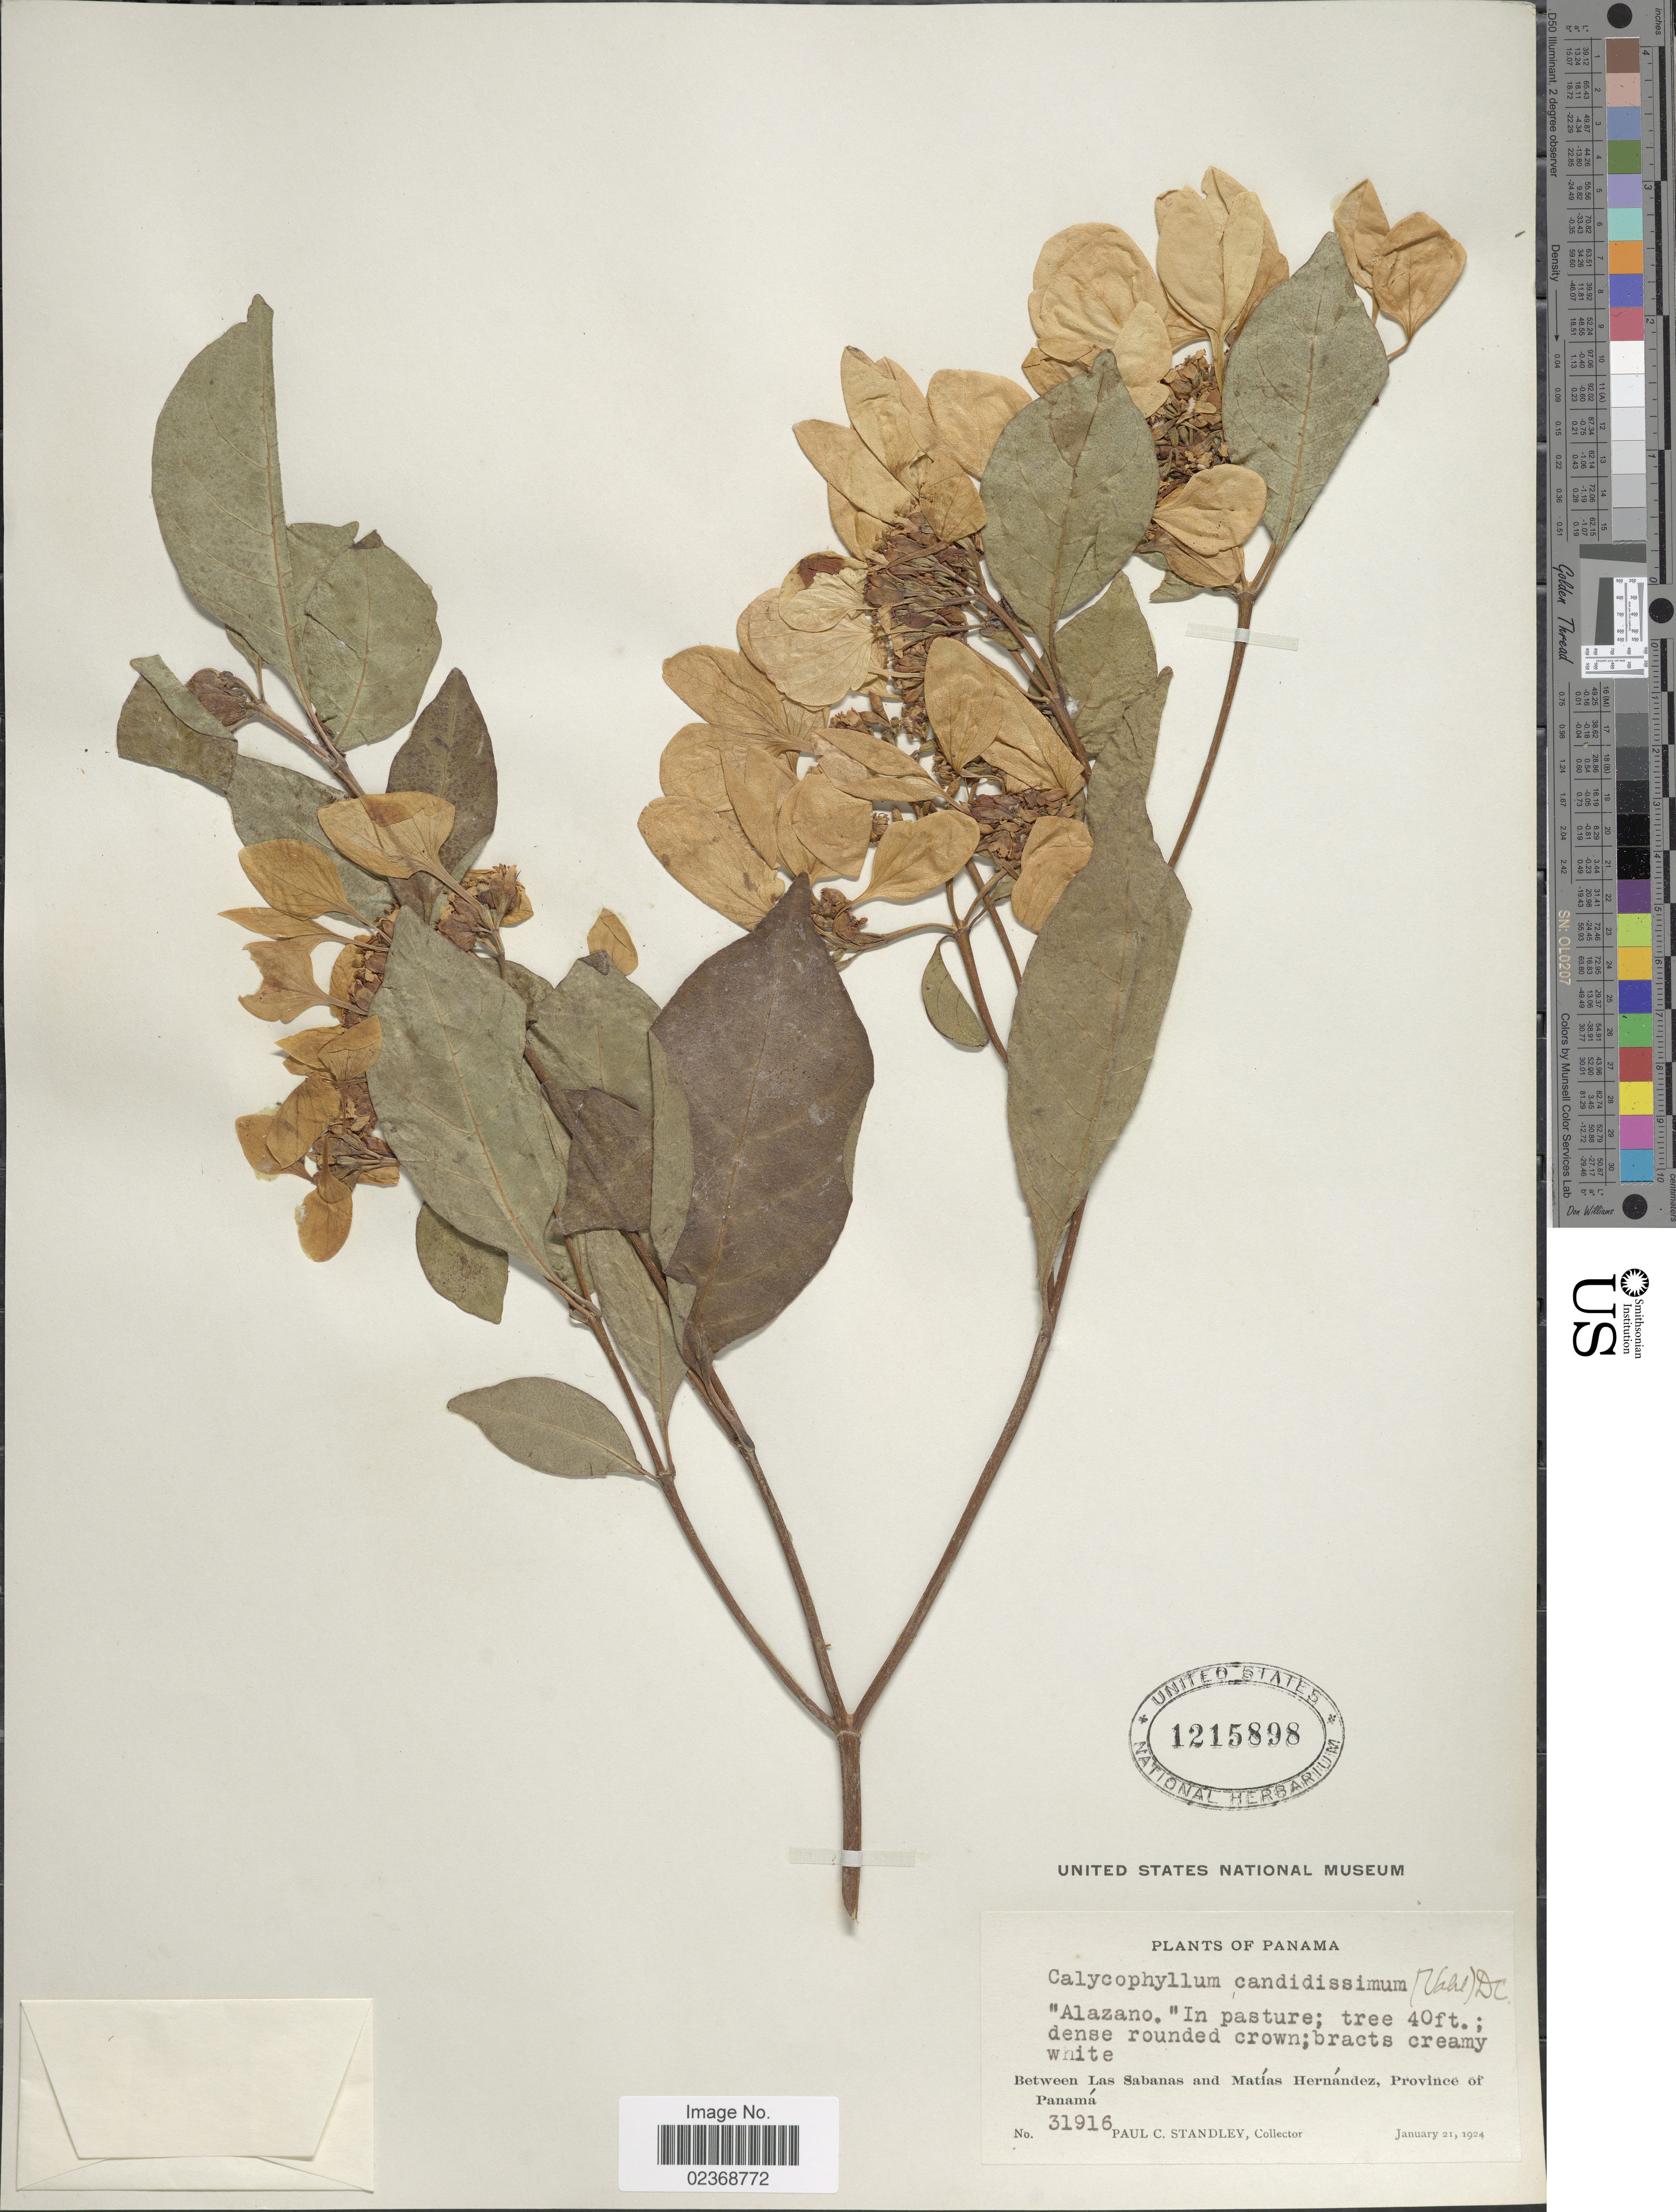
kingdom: Plantae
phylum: Tracheophyta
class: Magnoliopsida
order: Gentianales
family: Rubiaceae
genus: Calycophyllum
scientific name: Calycophyllum candidissimum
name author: (Vahl) DC.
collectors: P. C. Standley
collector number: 31916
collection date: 1924-01-21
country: Panama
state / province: Panamá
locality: Alazano.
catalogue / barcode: US 1215898